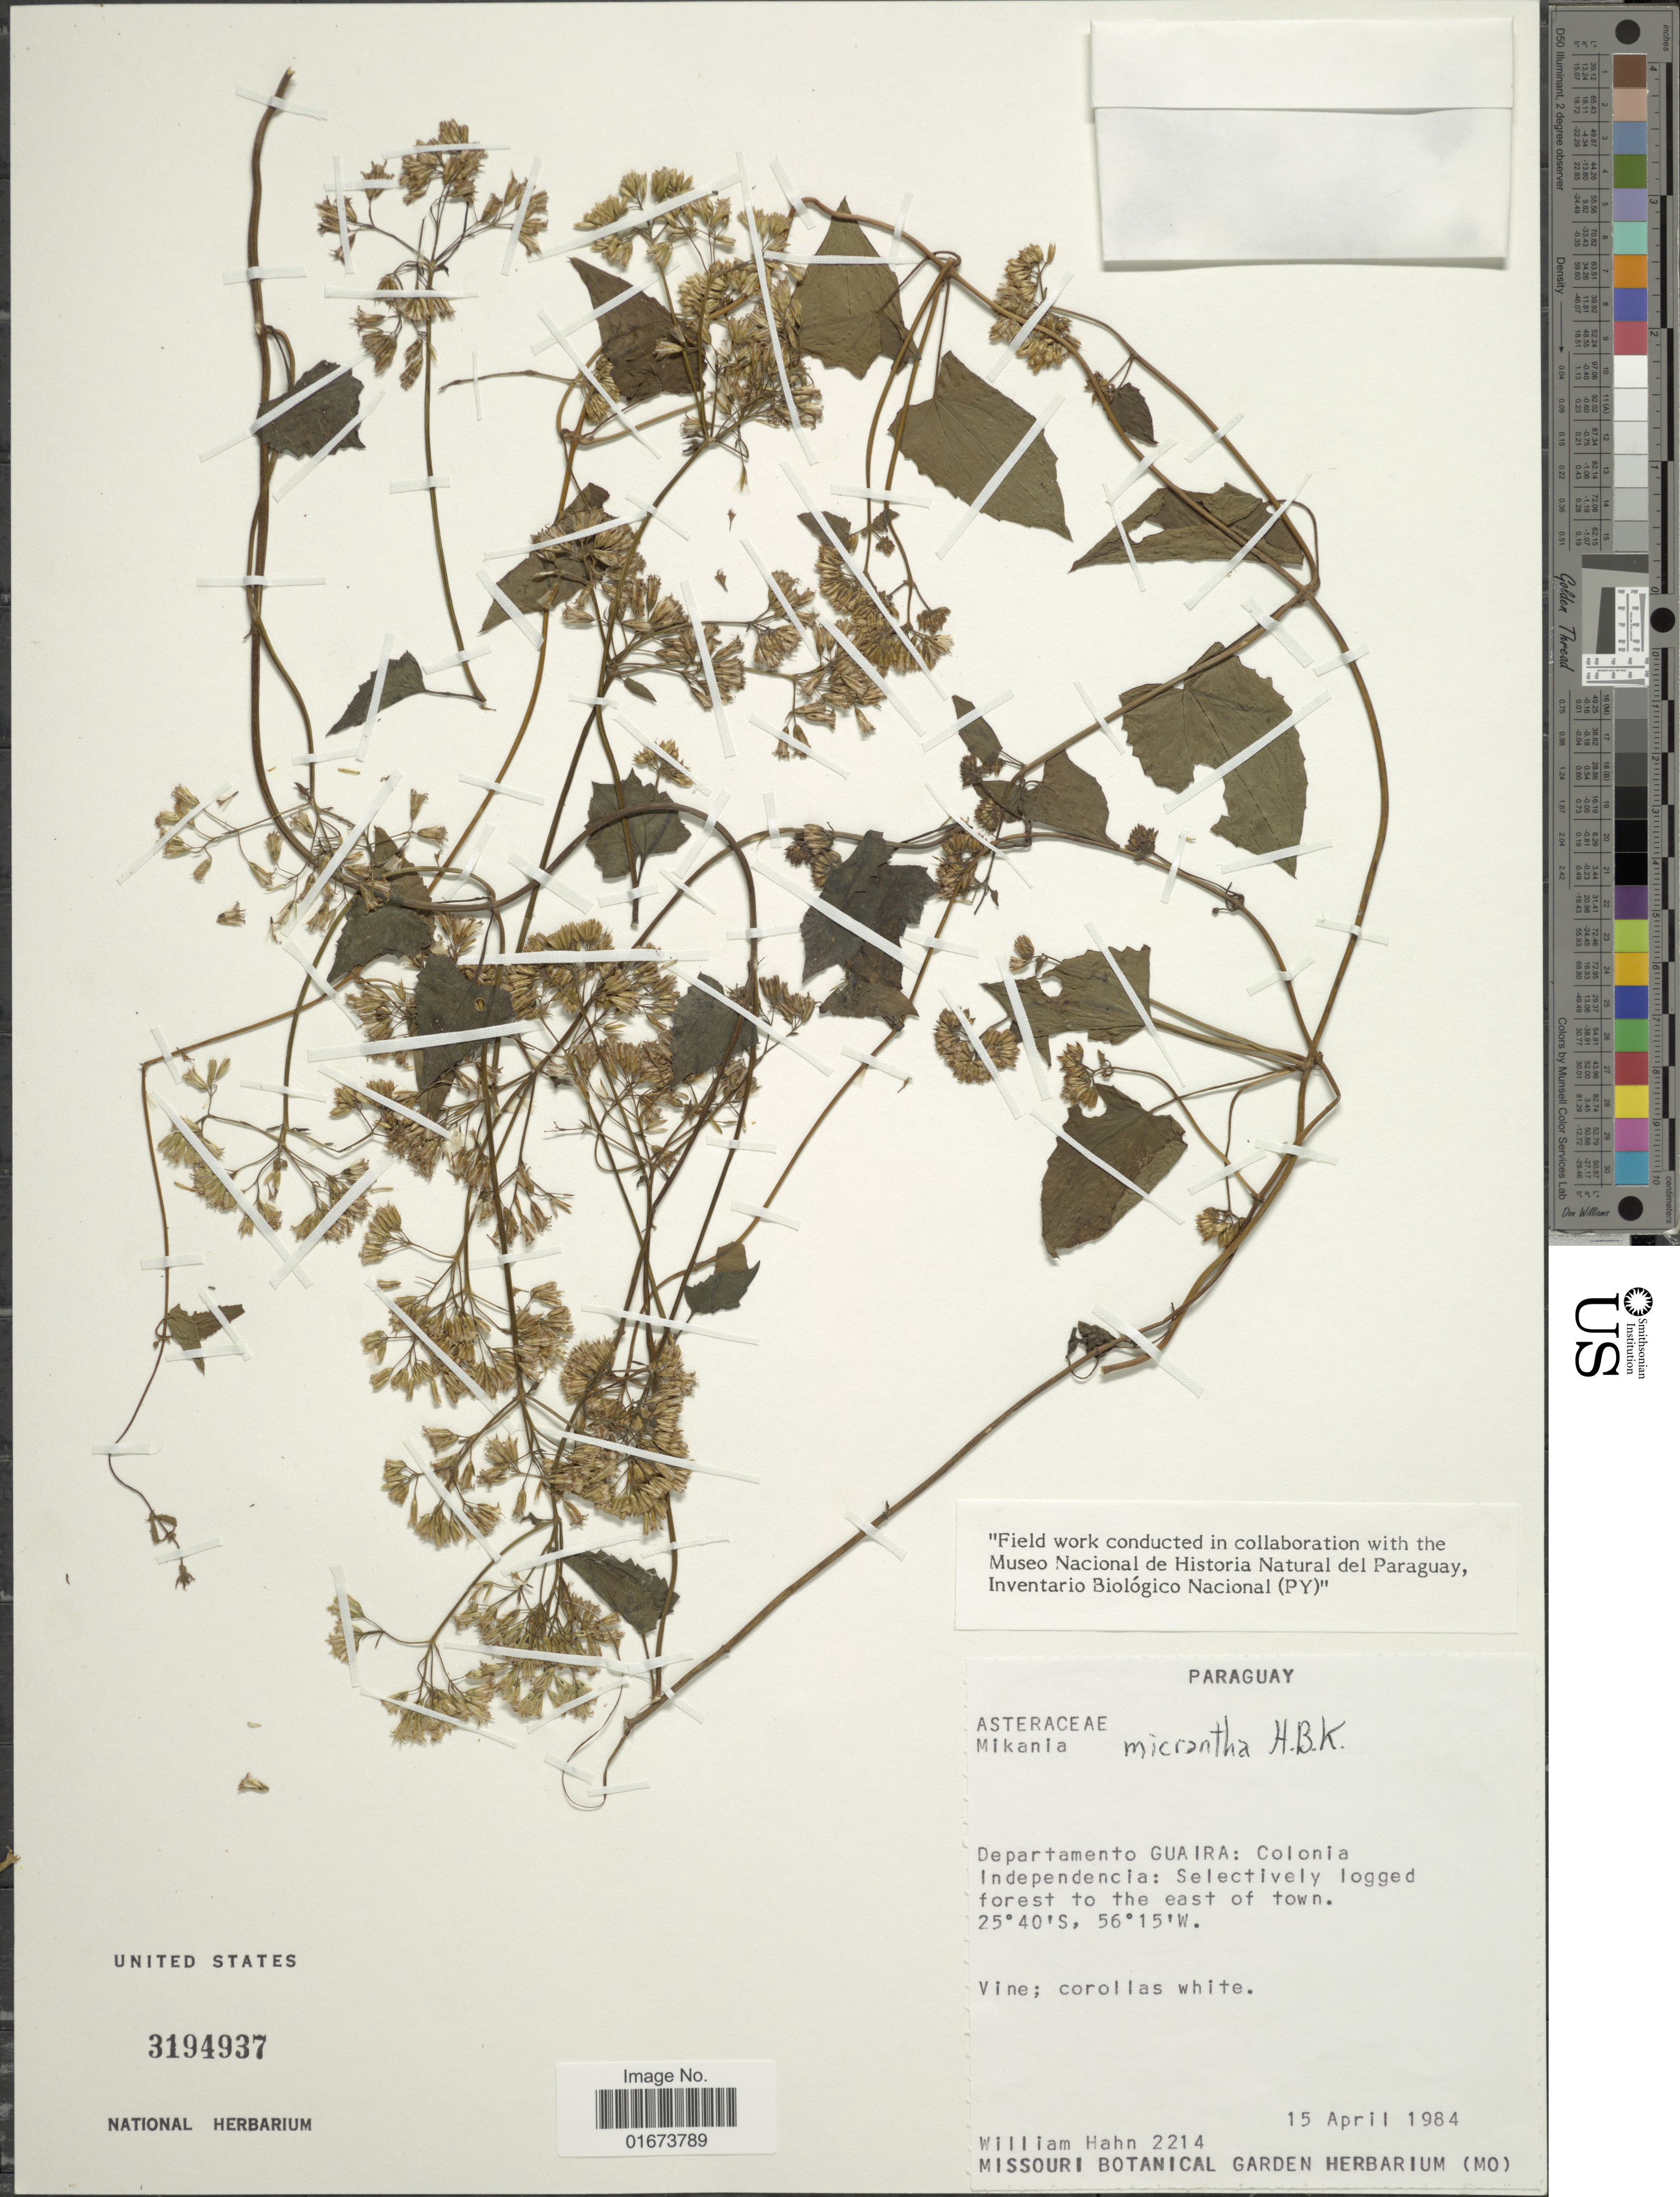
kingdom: Plantae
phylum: Tracheophyta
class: Magnoliopsida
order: Asterales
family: Asteraceae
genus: Mikania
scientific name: Mikania micrantha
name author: Kunth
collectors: W. J. Hahn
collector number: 2214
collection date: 1984-04-15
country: Paraguay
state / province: Guaira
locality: Departamento Guaira: Colonia Independencia: Selectively logged forest to the east of town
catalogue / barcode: US 3194937